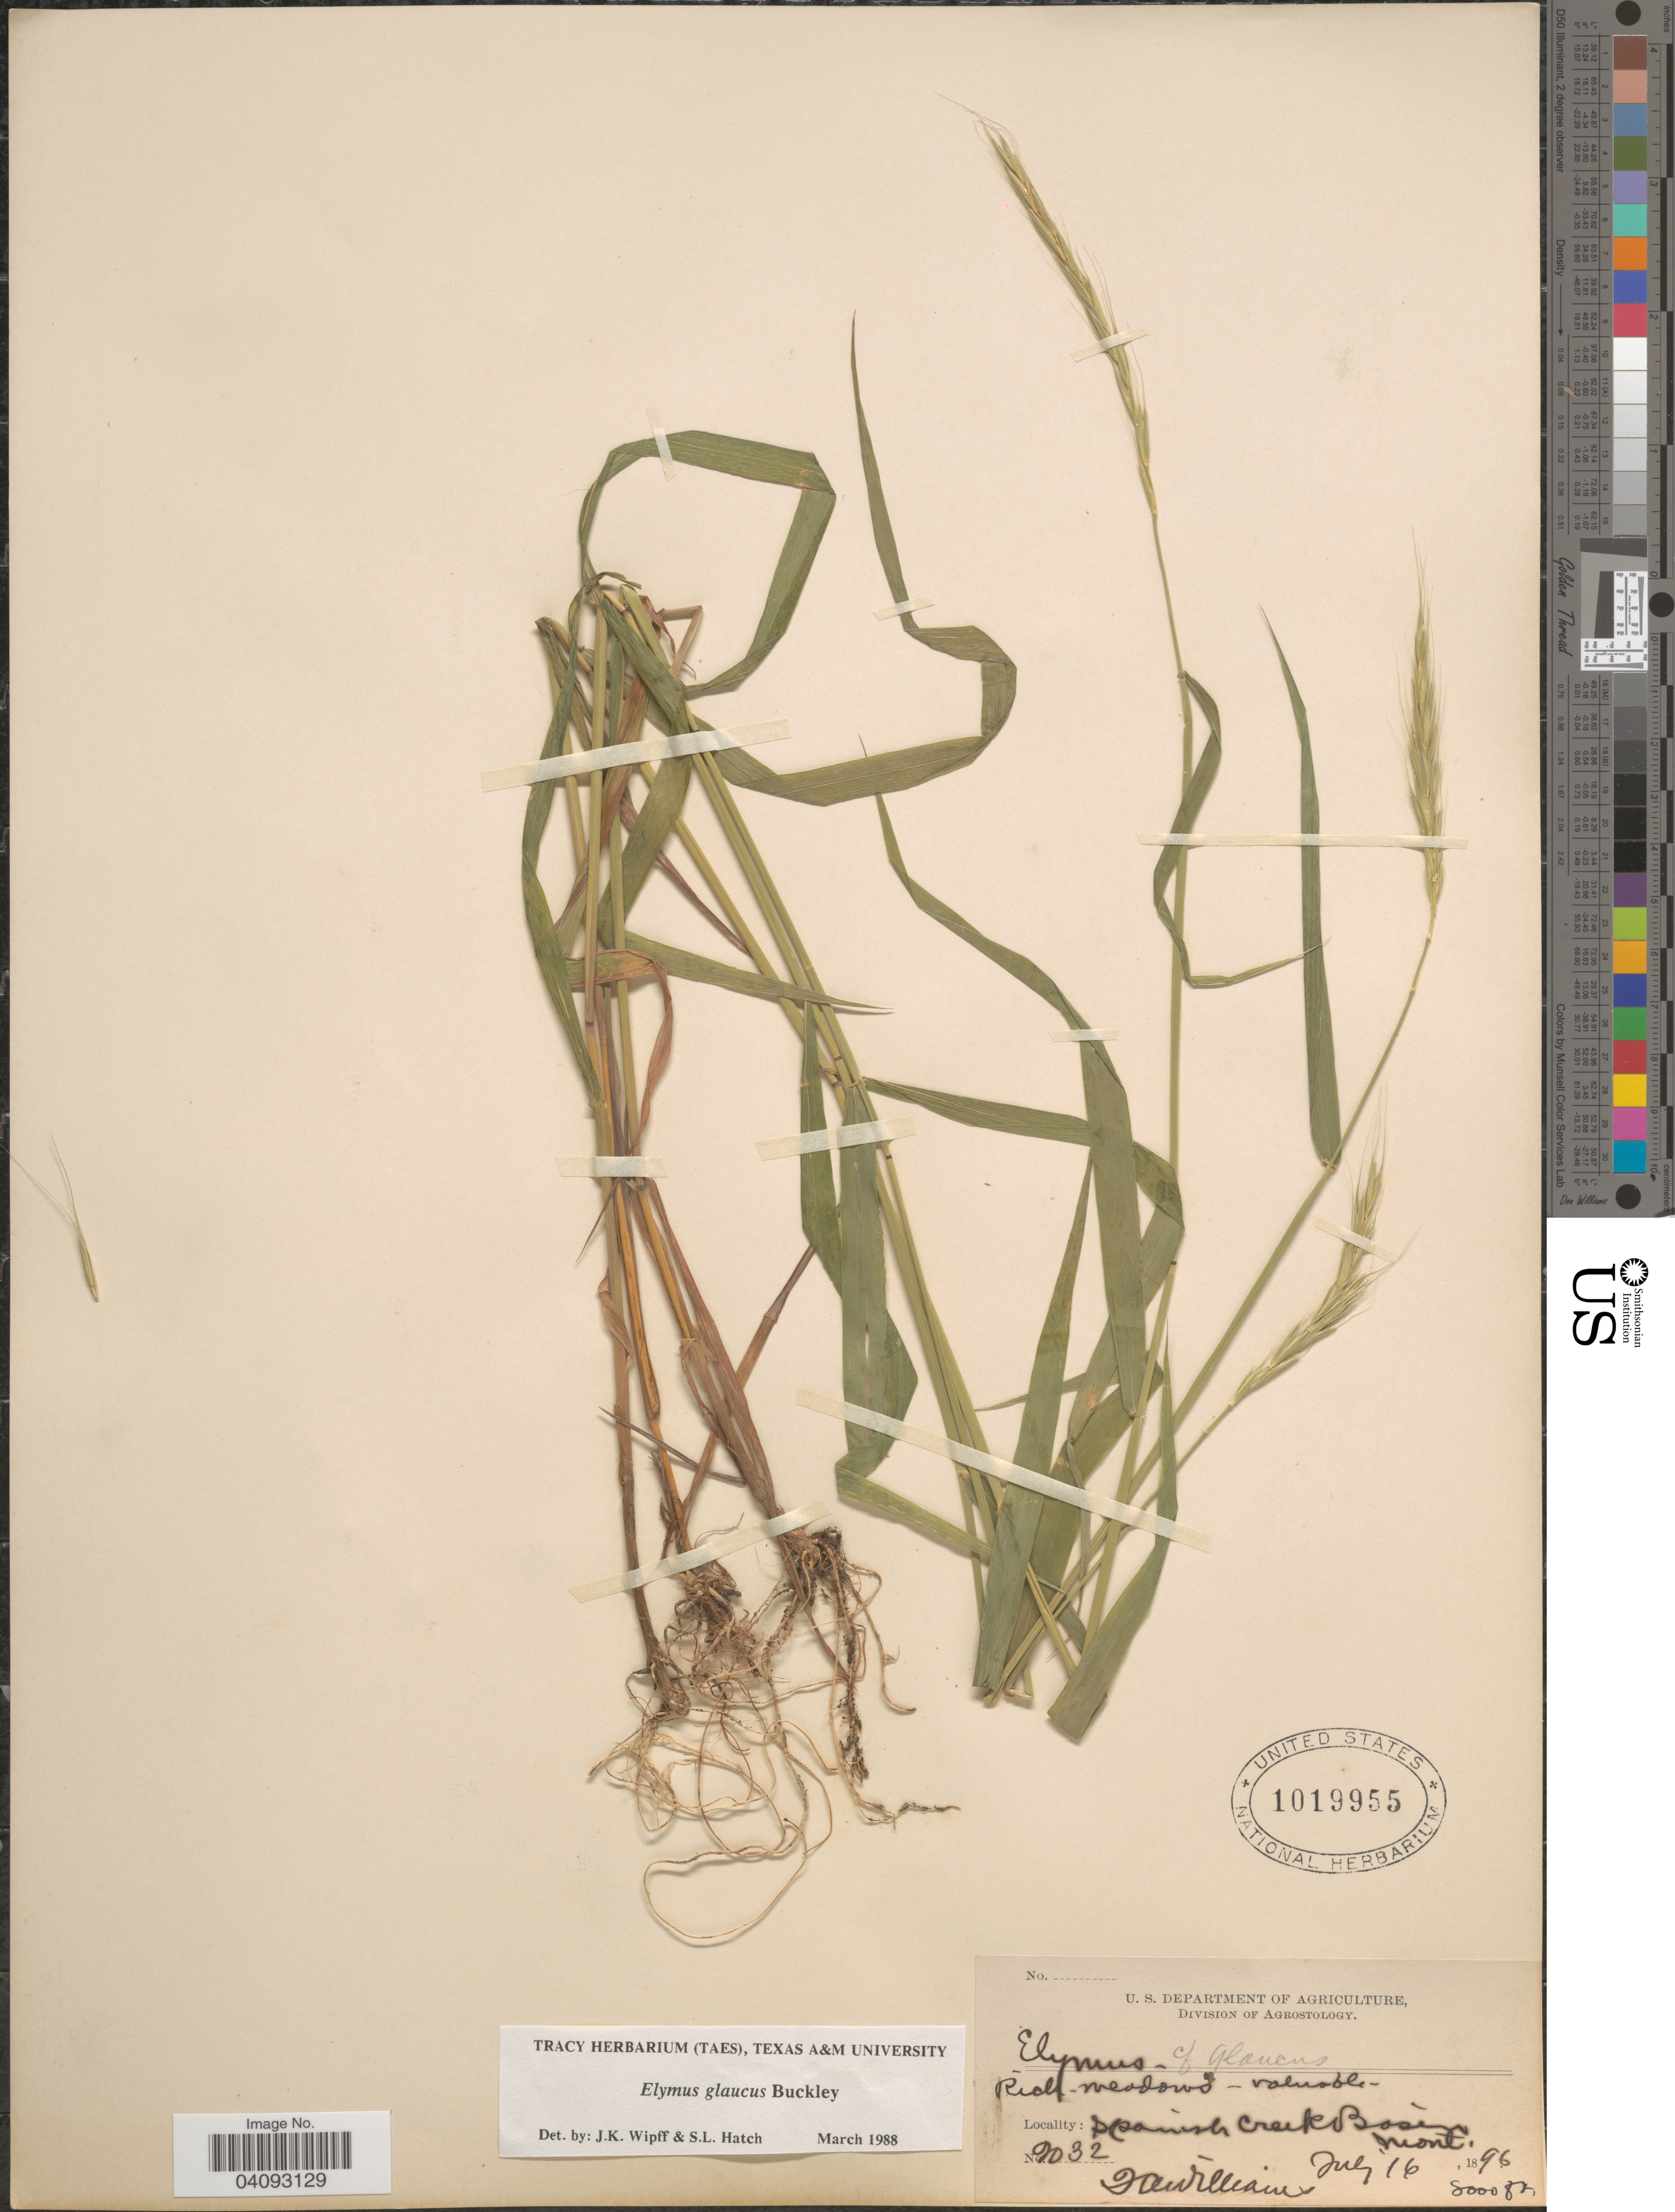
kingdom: Plantae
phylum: Tracheophyta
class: Liliopsida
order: Poales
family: Poaceae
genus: Elymus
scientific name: Elymus glaucus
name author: Buckley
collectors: T. Williams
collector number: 2032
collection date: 1896-07-16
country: United States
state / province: Montana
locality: Spanish Creek Basin.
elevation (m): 2438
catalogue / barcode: US 1019955